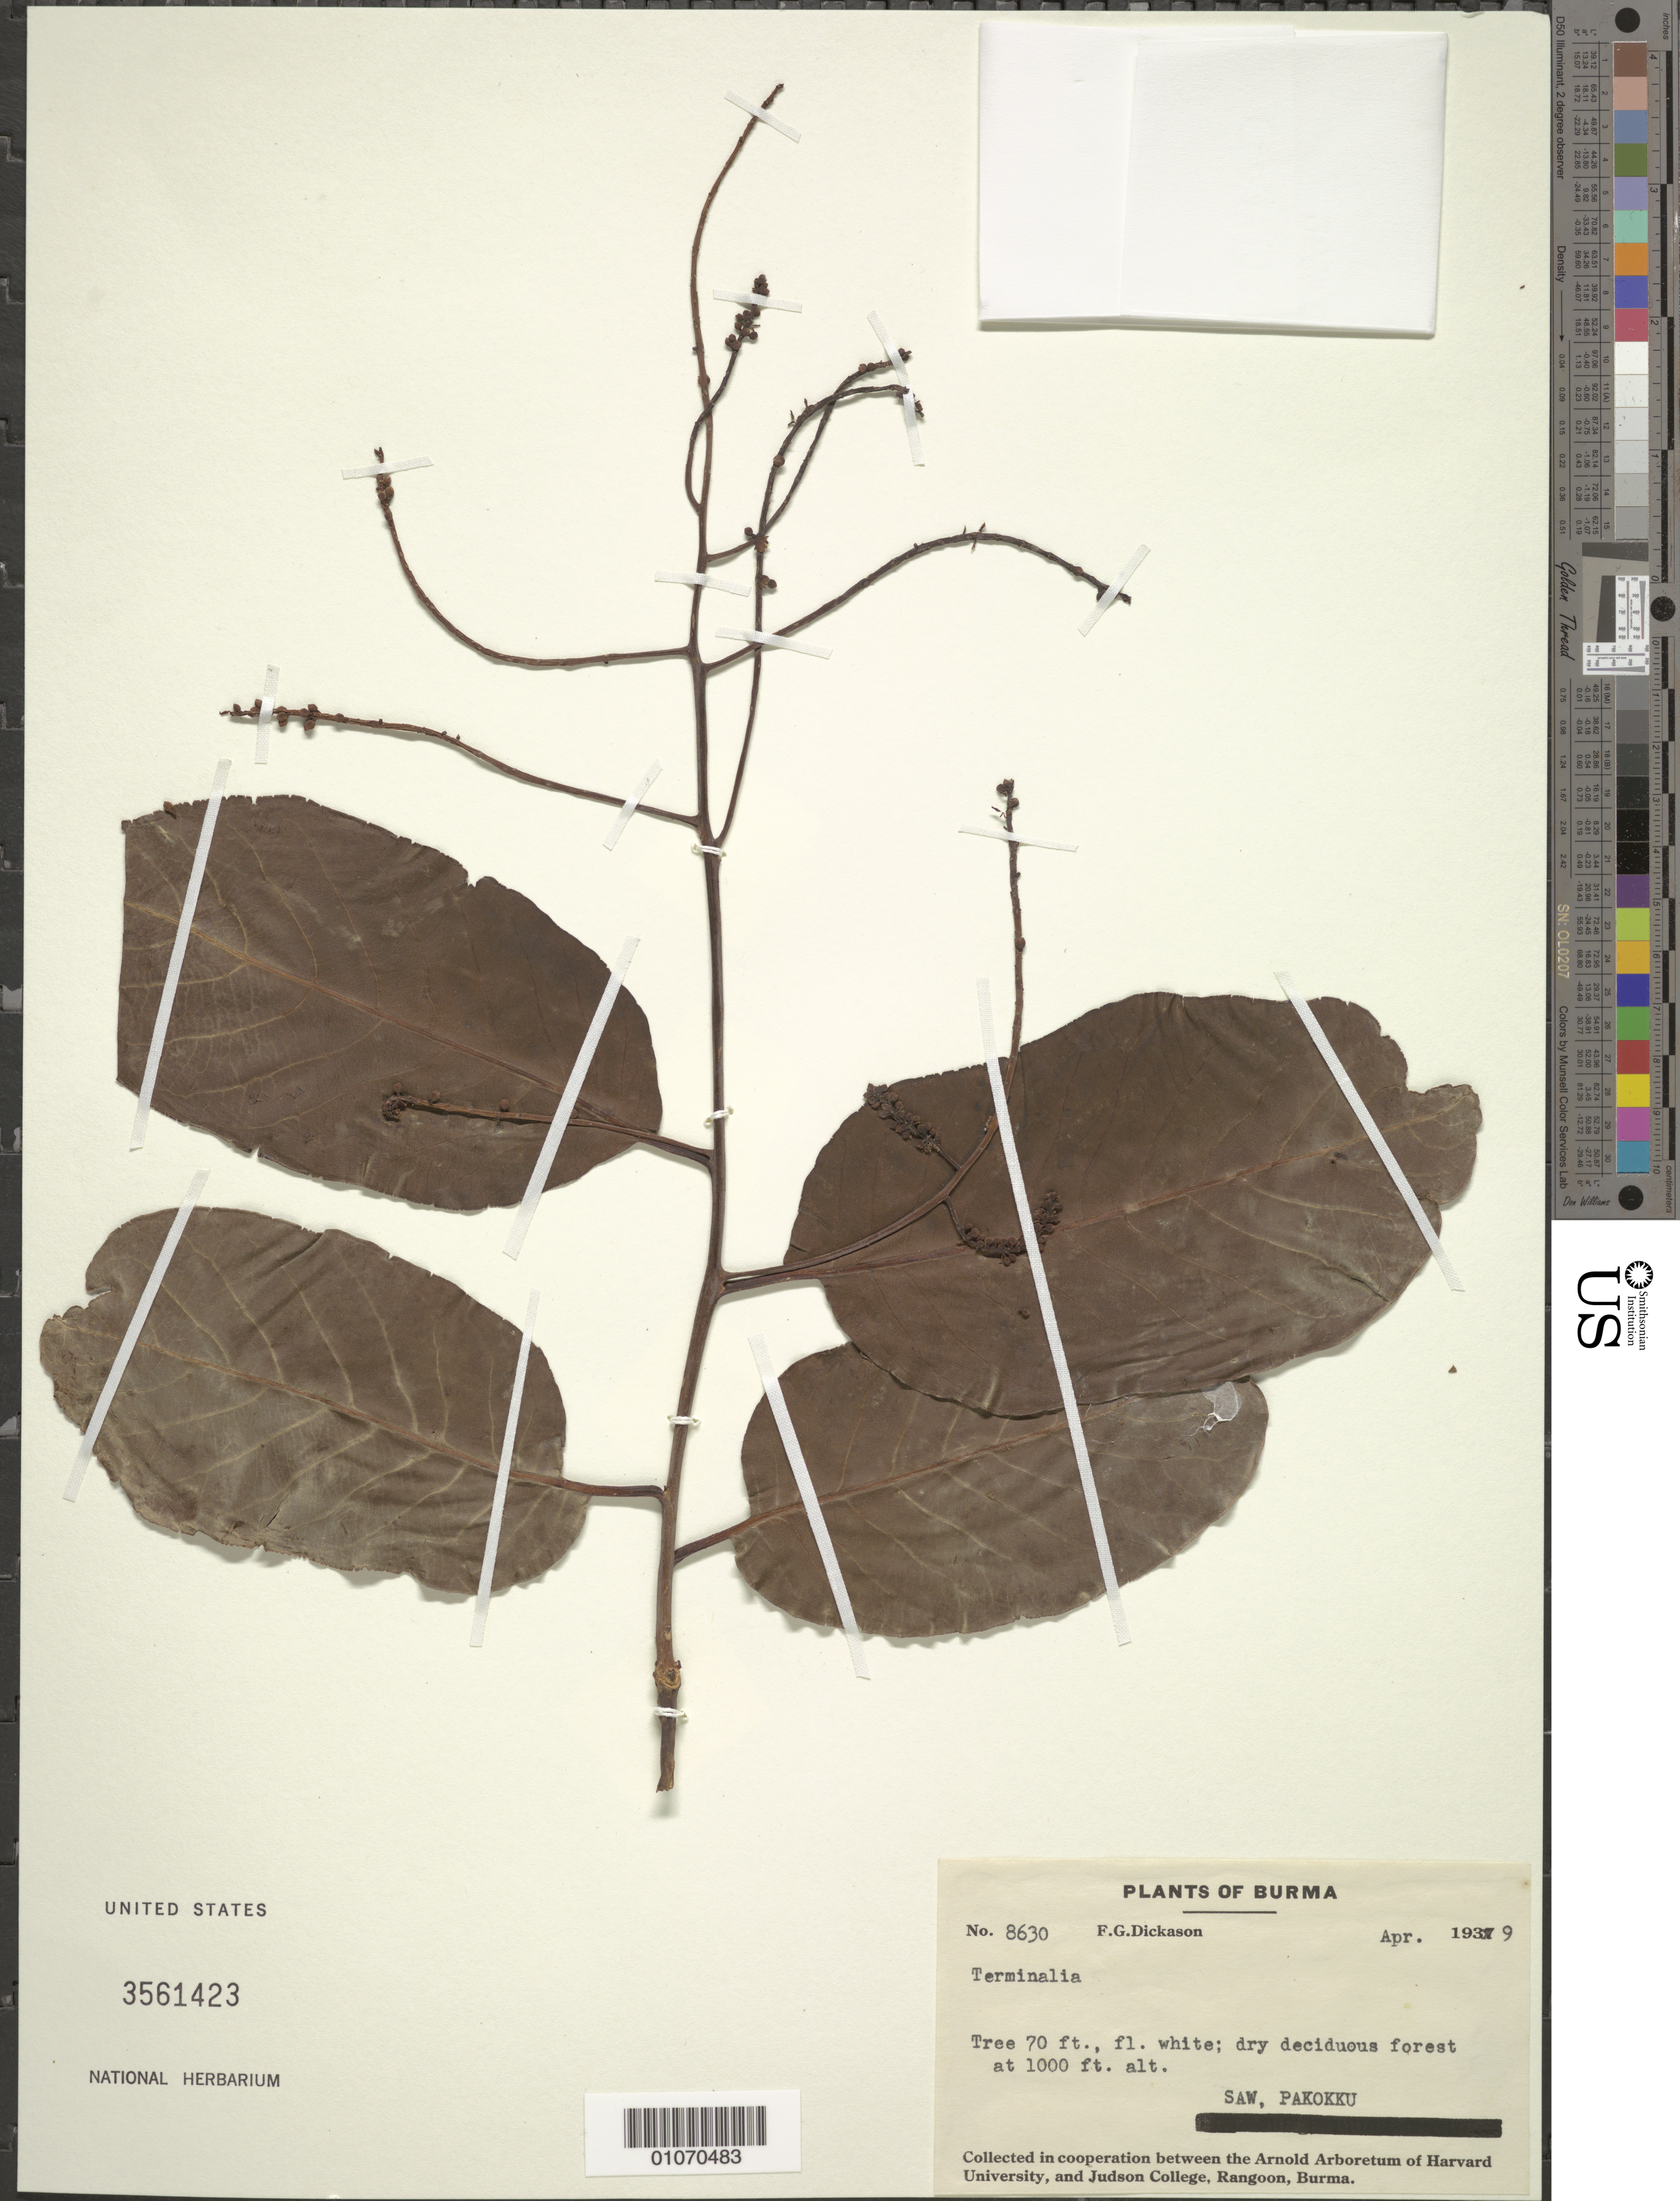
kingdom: Plantae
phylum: Tracheophyta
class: Magnoliopsida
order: Myrtales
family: Combretaceae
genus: Terminalia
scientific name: Terminalia sp.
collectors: F. Dickason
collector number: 8630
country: Myanmar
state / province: Magway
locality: Saw, Pakokku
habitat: dry deciduous forest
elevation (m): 305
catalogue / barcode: US 3561423